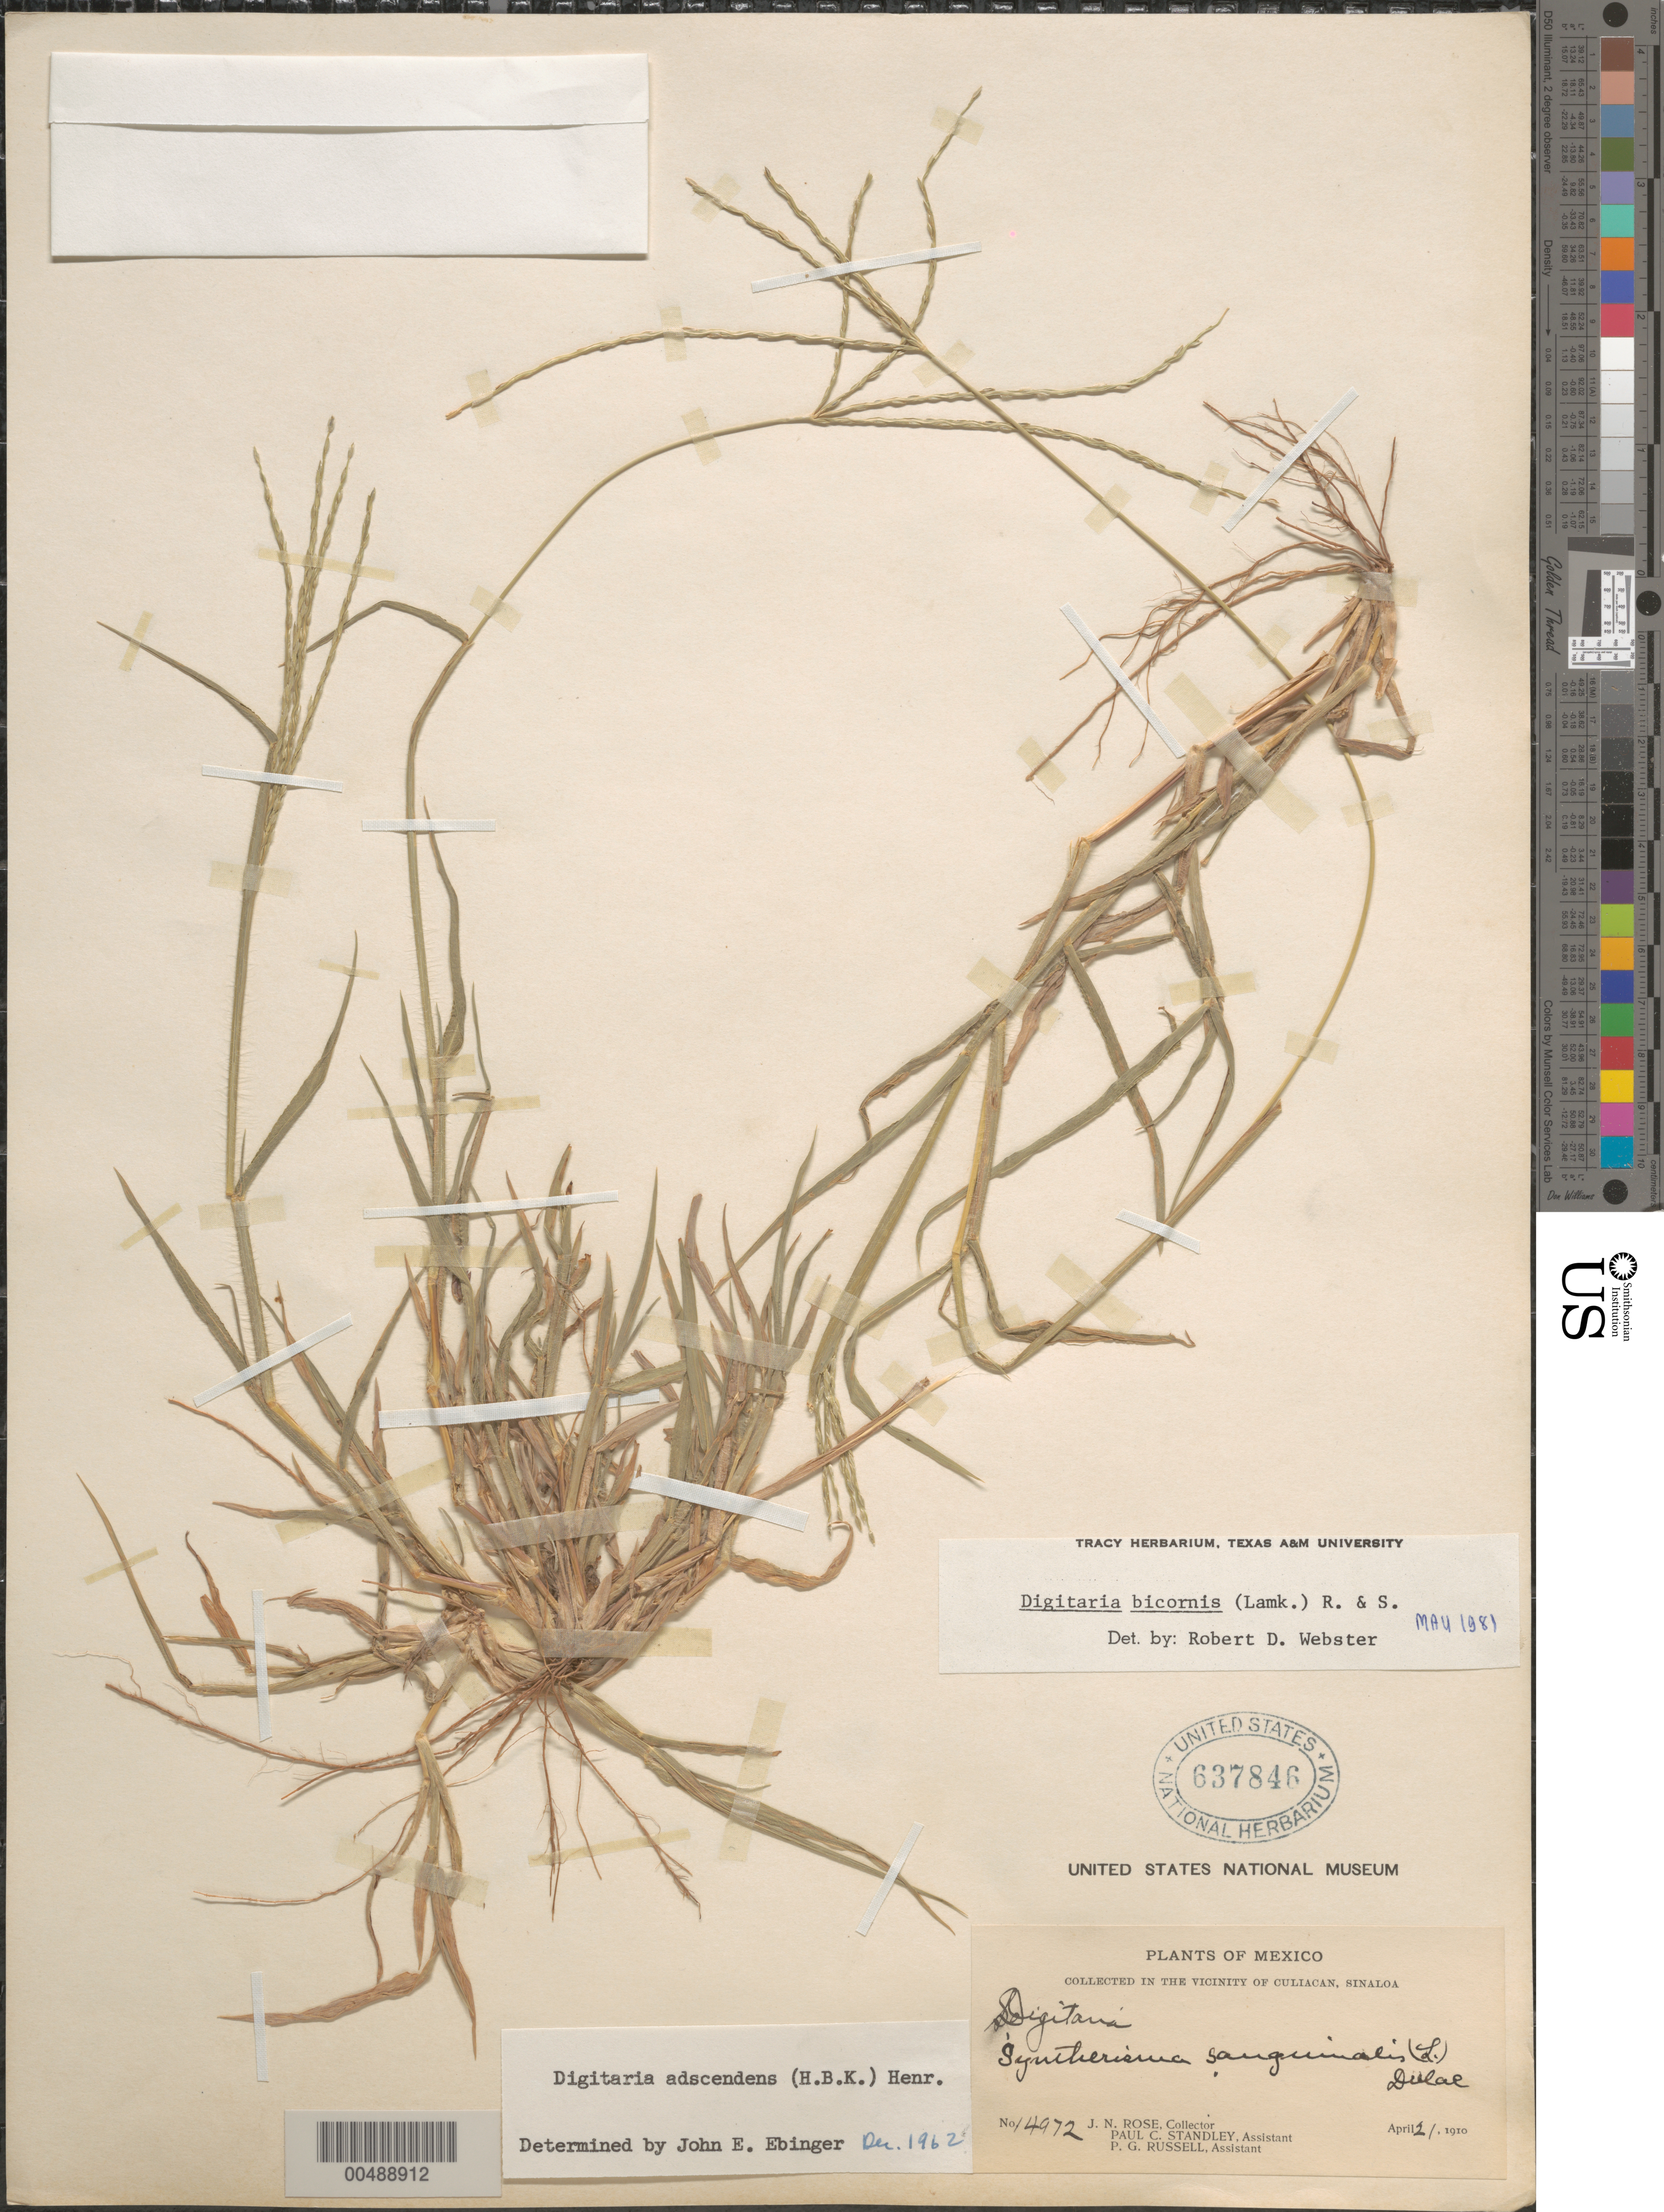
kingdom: Plantae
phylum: Tracheophyta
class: Liliopsida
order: Poales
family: Poaceae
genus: Digitaria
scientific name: Digitaria bicornis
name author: (Lam.) Roem. & Schult.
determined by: Webster, Robert D.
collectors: J. N. Rose, P. C. Standley & P. G. Russell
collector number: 14972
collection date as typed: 21 Apr 1910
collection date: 1910-04-21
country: Mexico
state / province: Sinaloa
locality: Culiacan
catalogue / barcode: US 637846